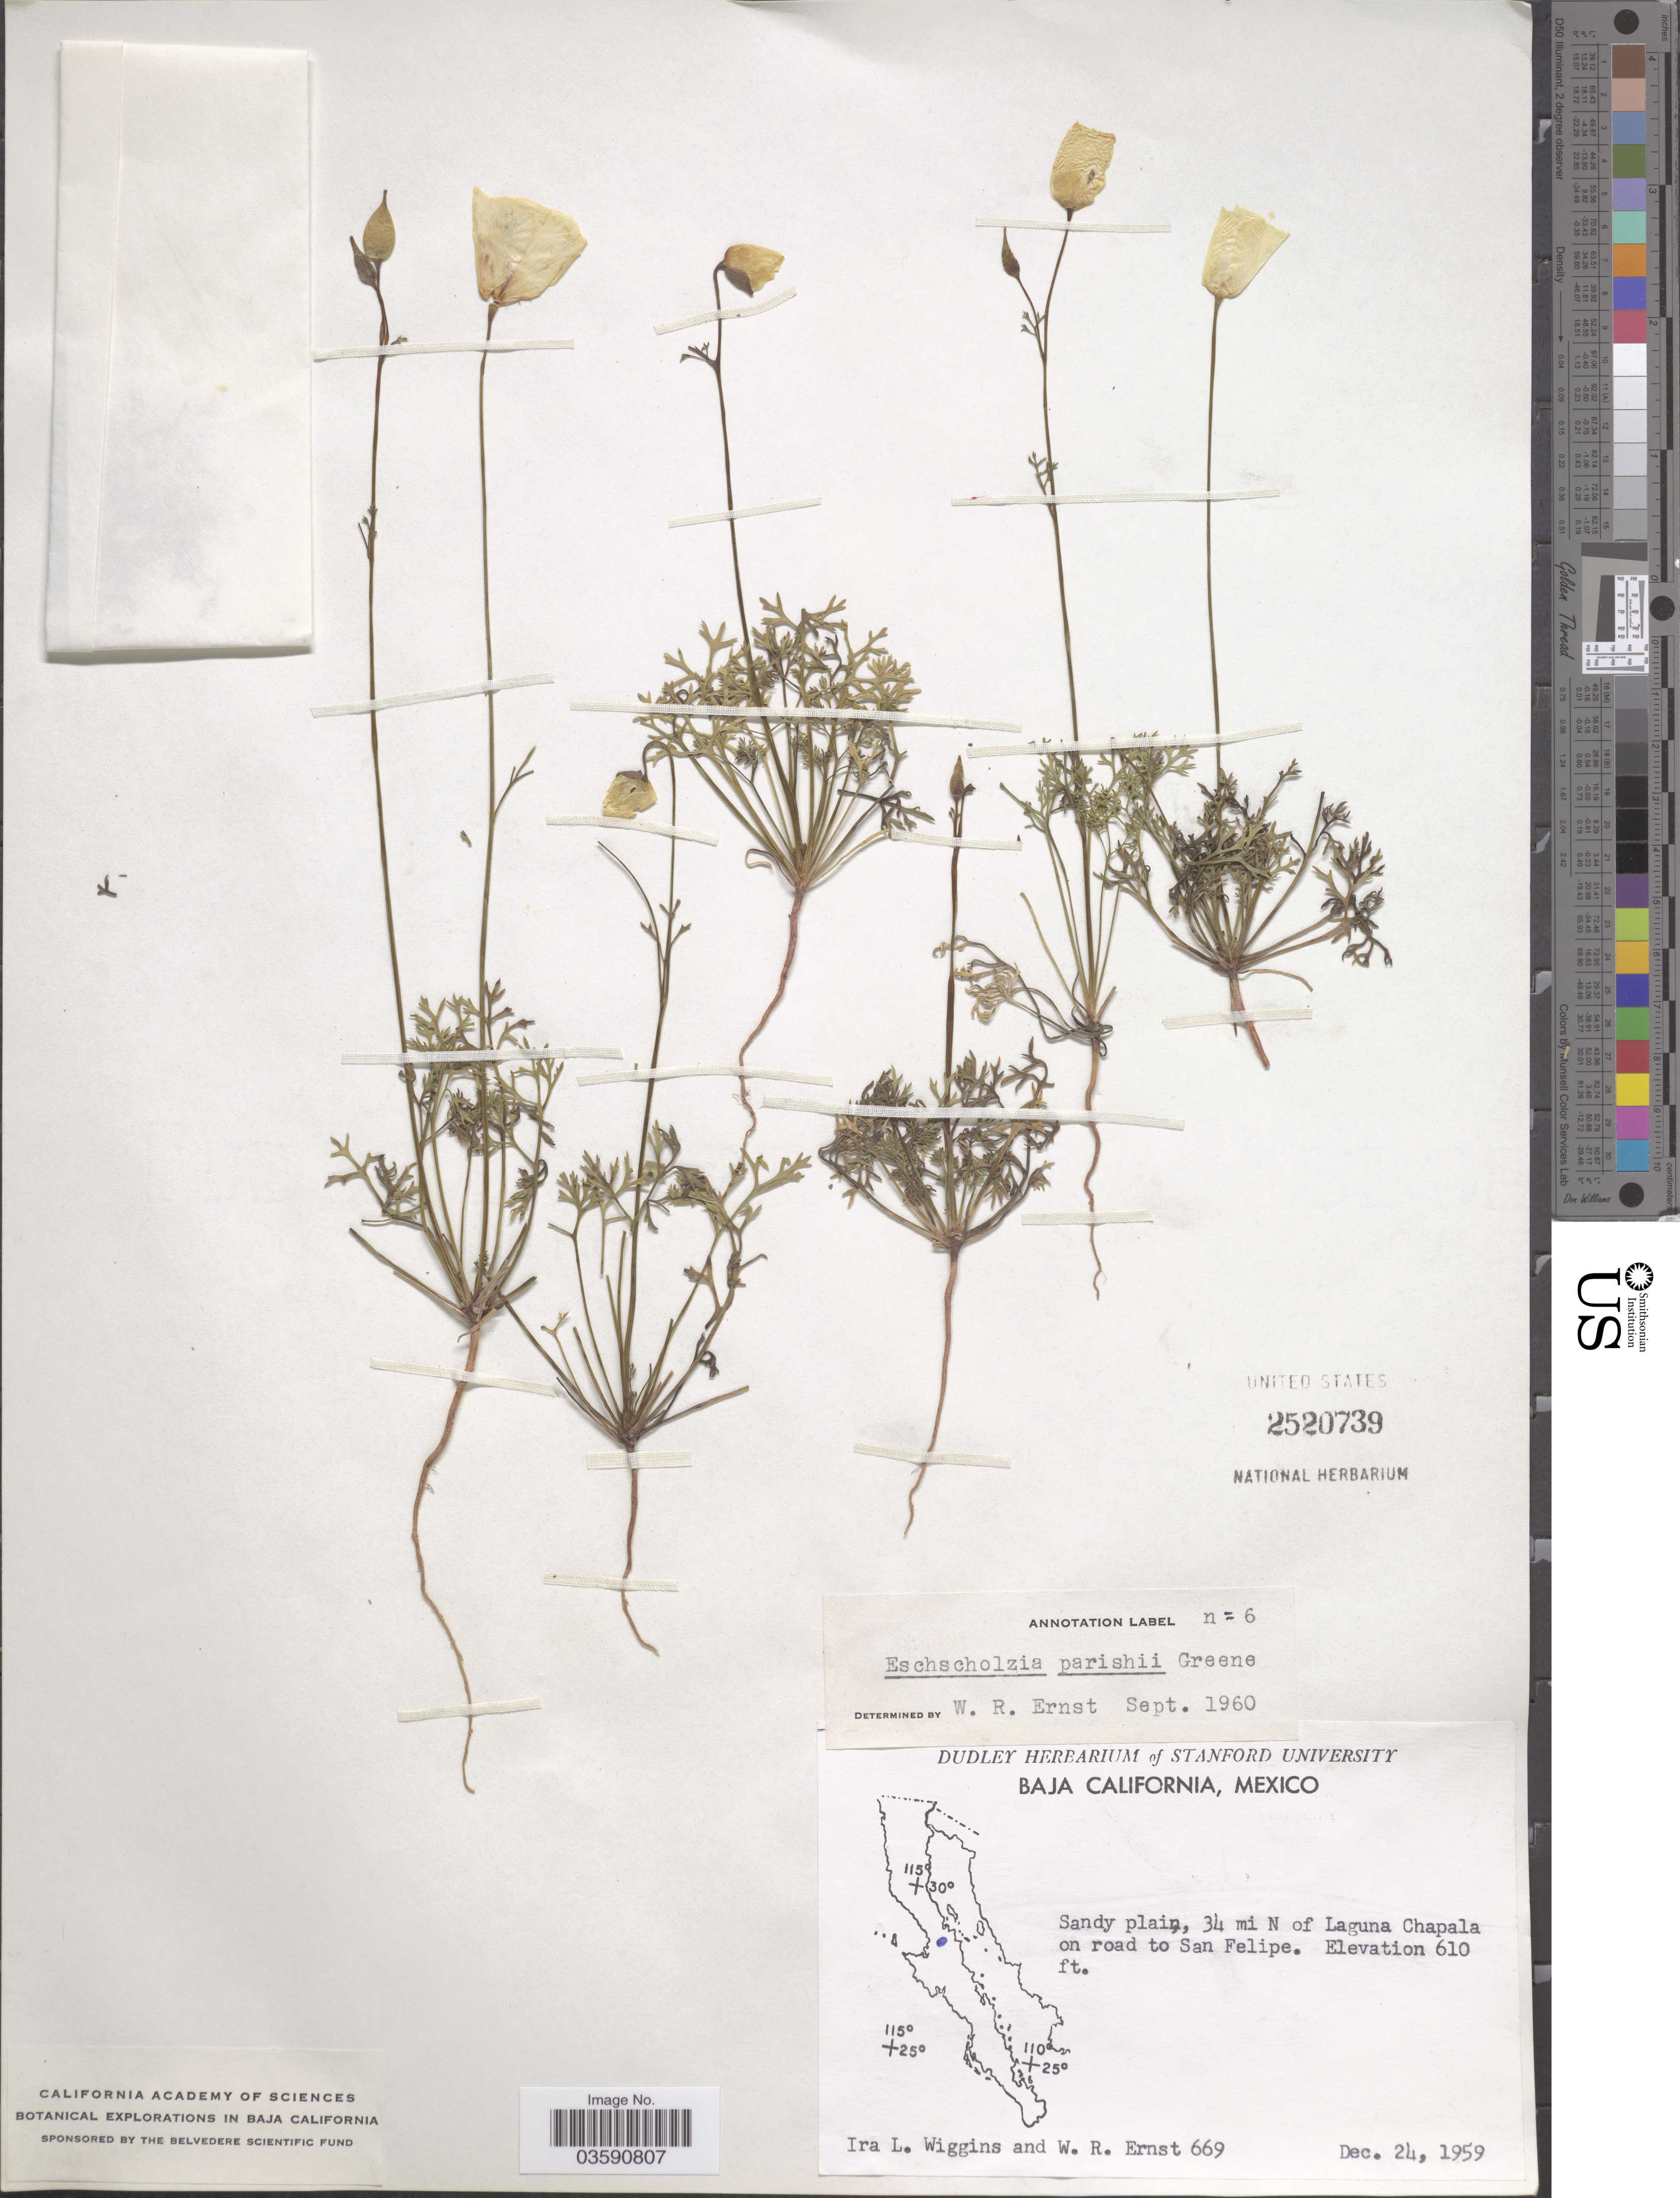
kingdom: Plantae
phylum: Tracheophyta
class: Magnoliopsida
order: Ranunculales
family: Papaveraceae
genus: Eschscholzia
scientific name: Eschscholzia parishii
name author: Greene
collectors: I. L. Wiggins & W. R. Ernst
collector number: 669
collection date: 1959-12-24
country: Mexico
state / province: Baja California Norte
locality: Sandy plain, 34 mi N of Laguna Chapala on road to San Felipe.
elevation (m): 186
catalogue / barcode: US 2520739